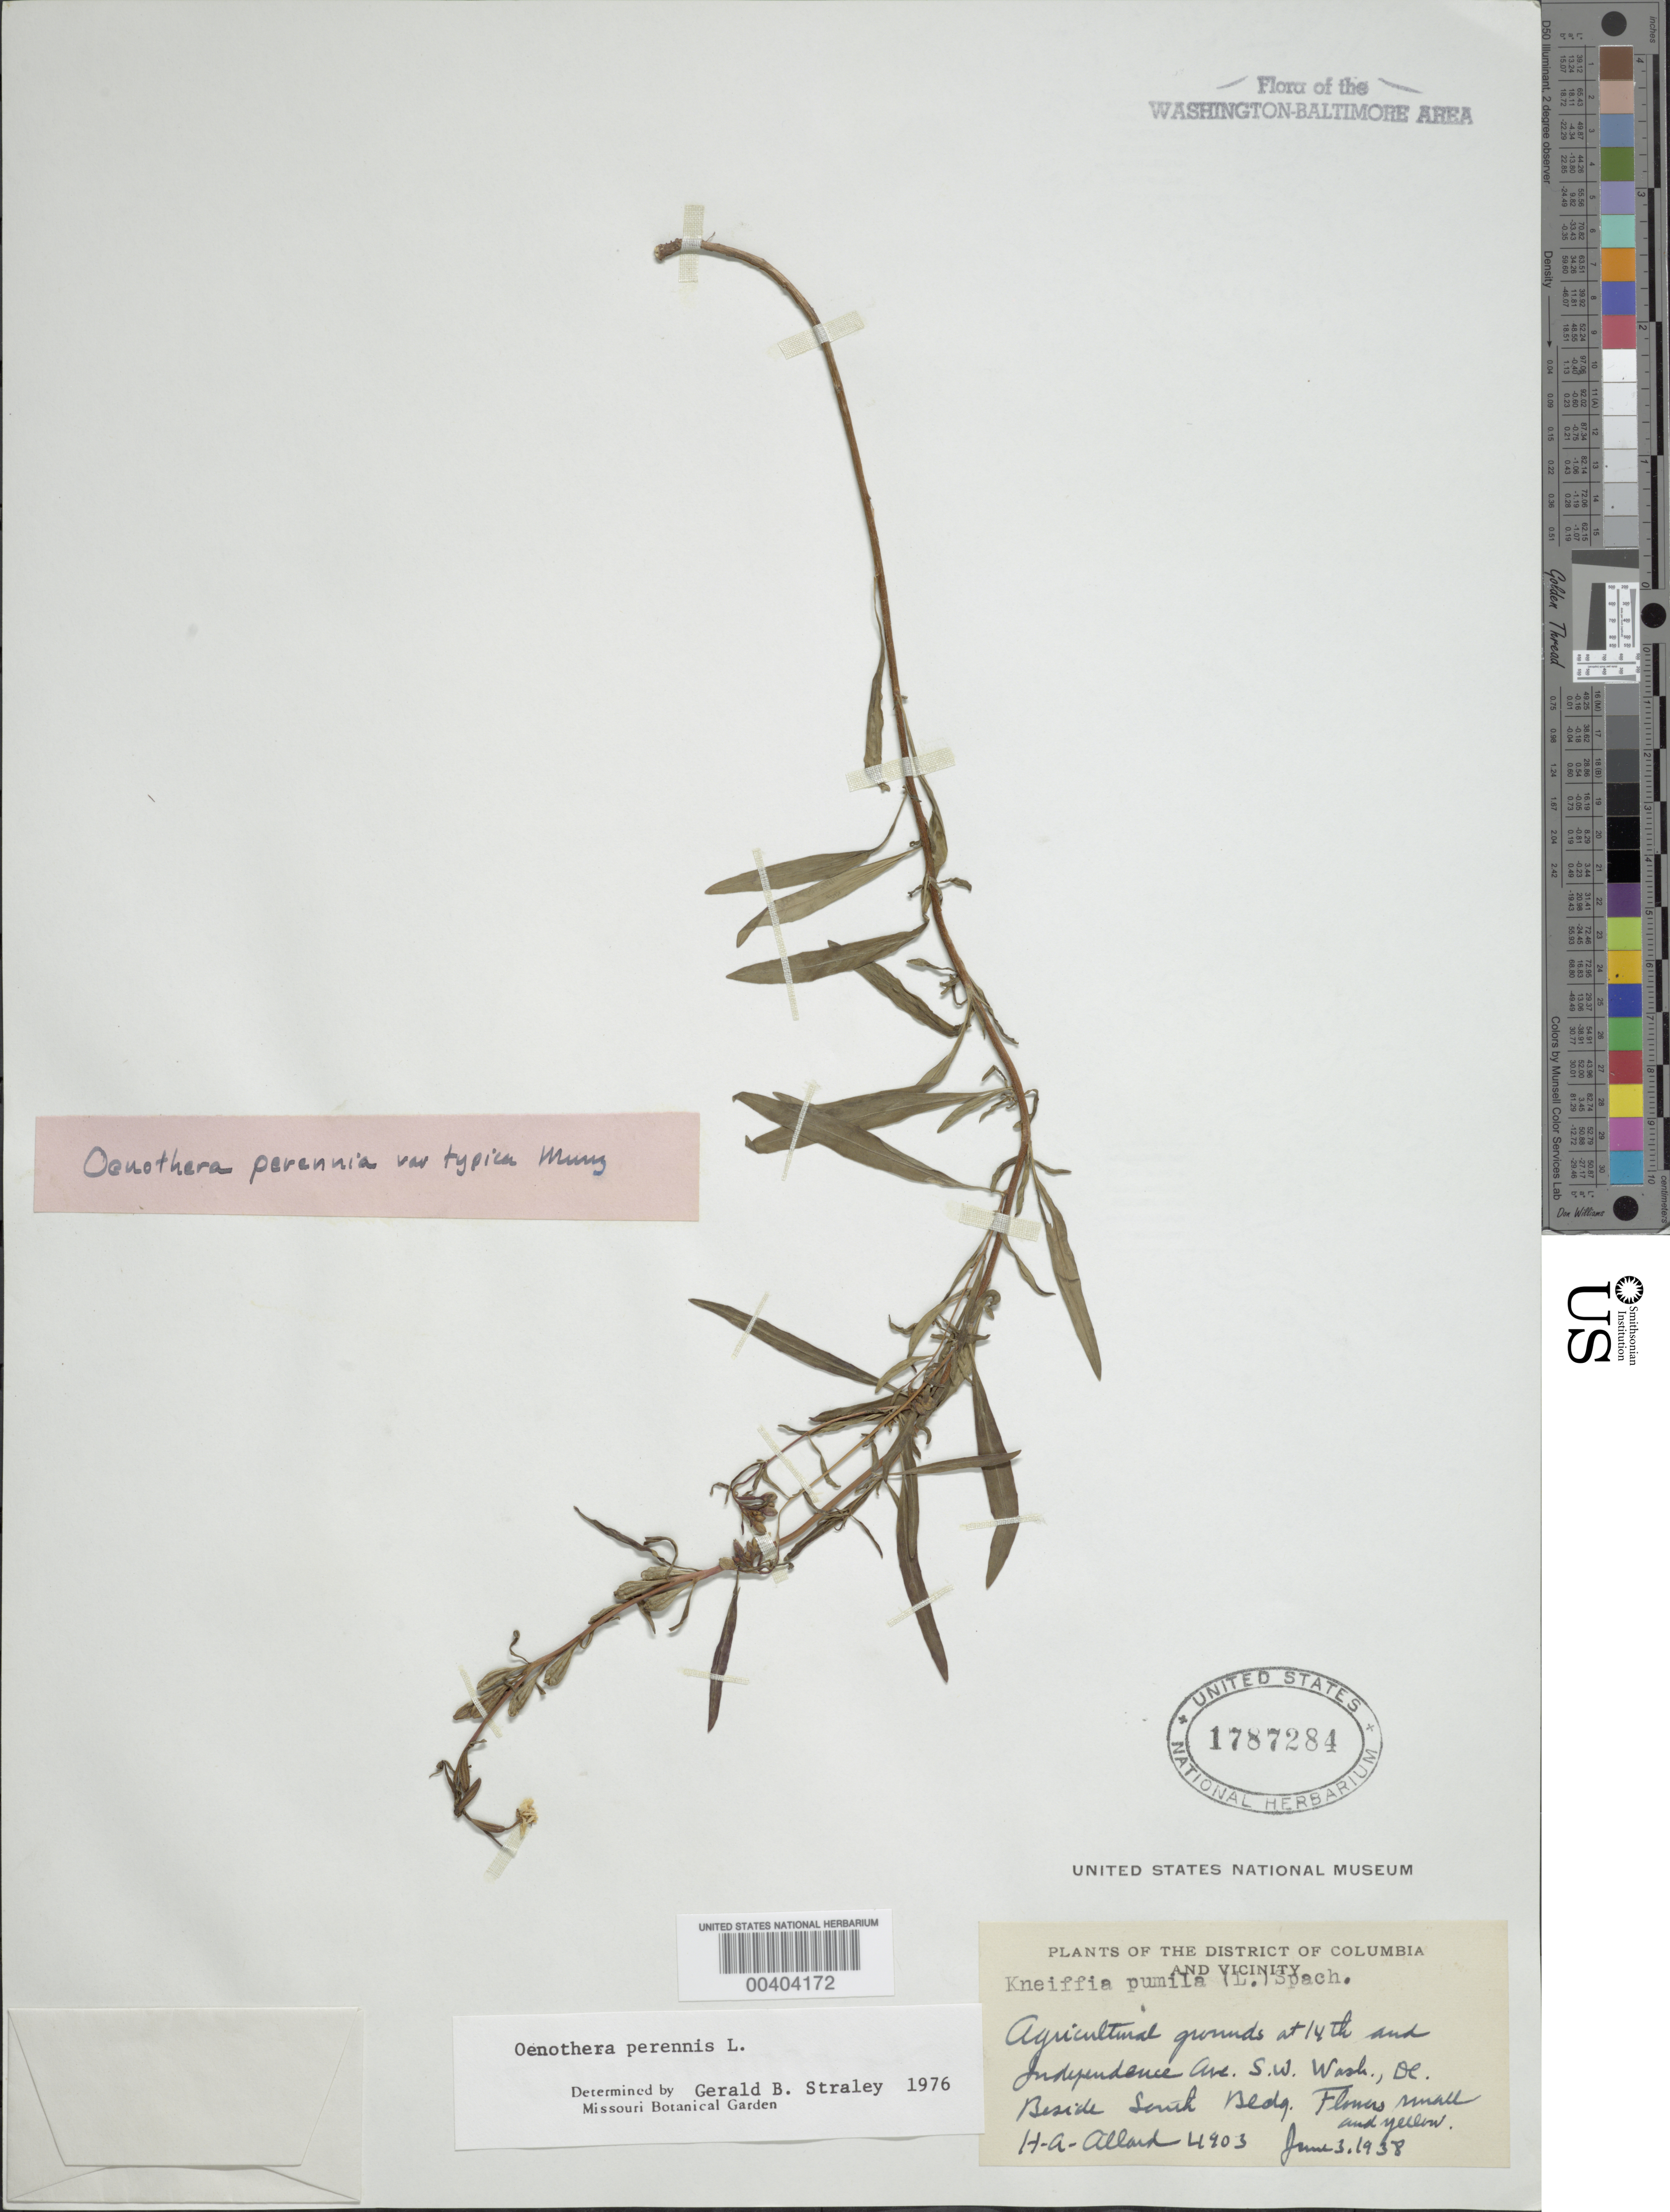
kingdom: Plantae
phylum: Tracheophyta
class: Magnoliopsida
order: Myrtales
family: Onagraceae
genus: Oenothera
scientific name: Oenothera perennis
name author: L.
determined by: Straley, G. B.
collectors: H. A. Allard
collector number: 4903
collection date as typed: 03 Jun 1938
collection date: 1938-06-03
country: United States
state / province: District of Columbia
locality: South Building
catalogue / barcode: US 1787284